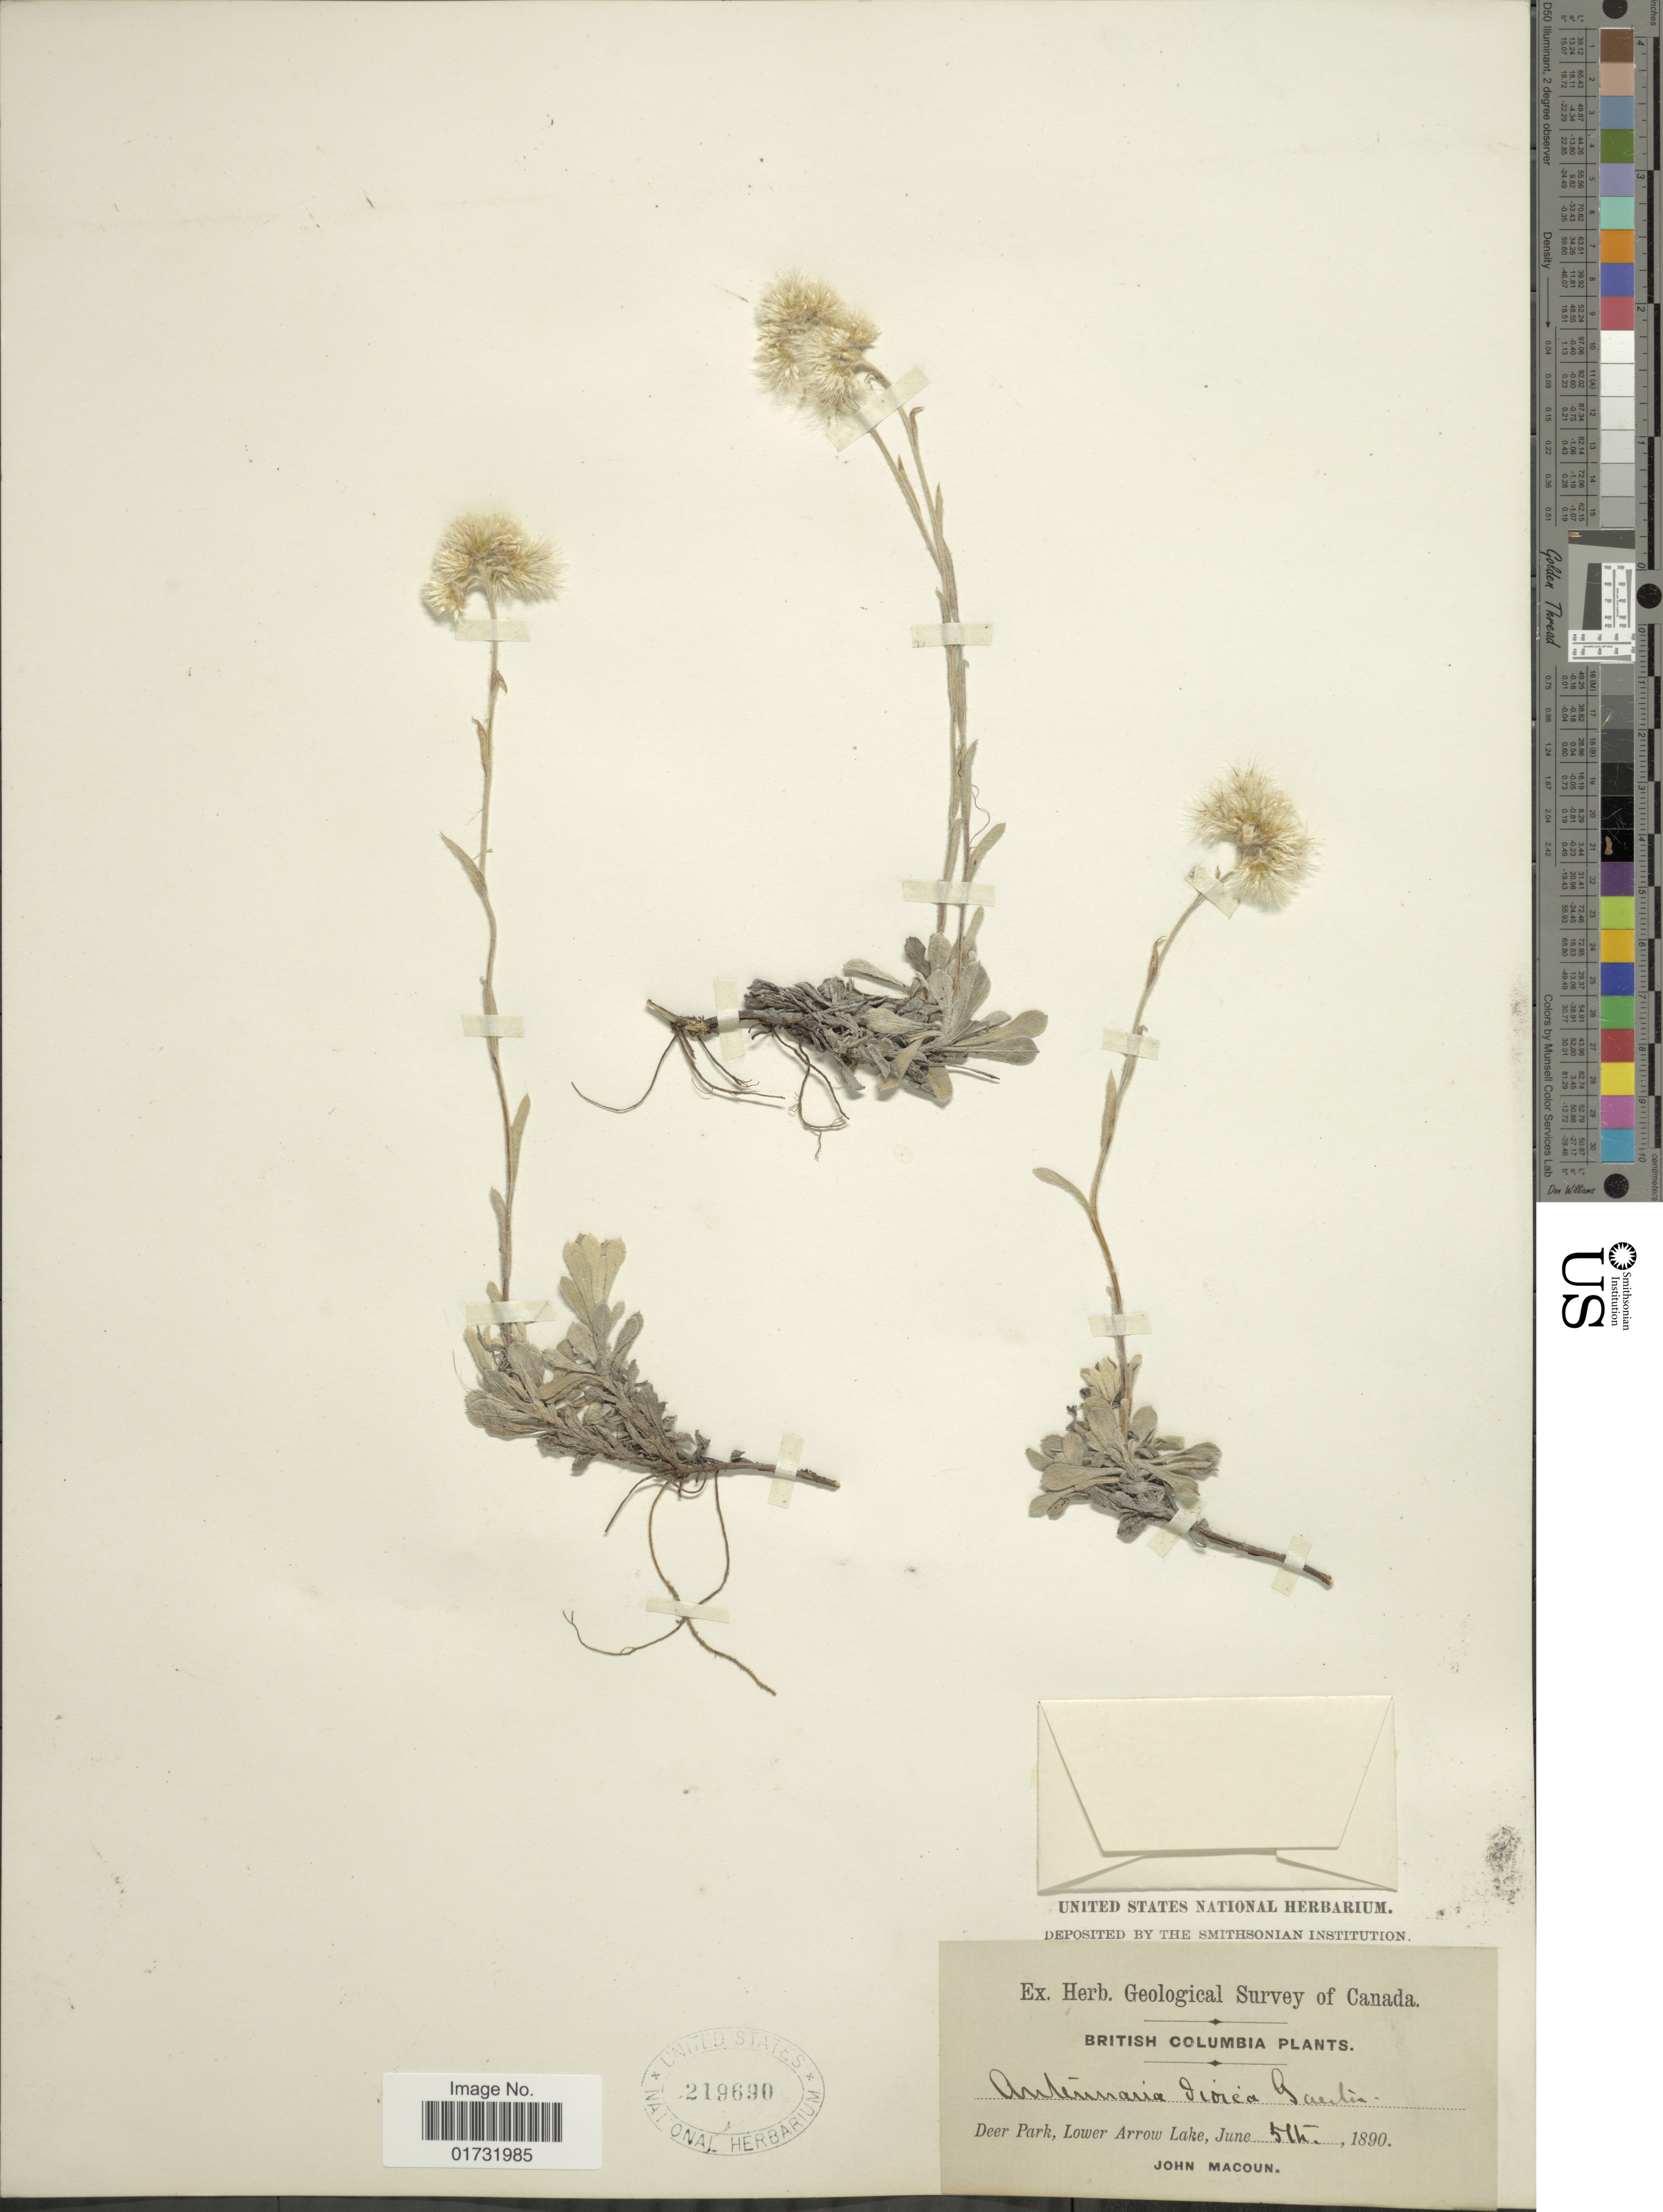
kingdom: Plantae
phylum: Tracheophyta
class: Magnoliopsida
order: Asterales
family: Asteraceae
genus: Antennaria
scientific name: Antennaria oxyphylla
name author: Greene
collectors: J. Macoun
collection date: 1890-06-05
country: Canada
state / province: British Columbia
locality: Deer Park, Lower Arrow Lake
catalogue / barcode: US 219690